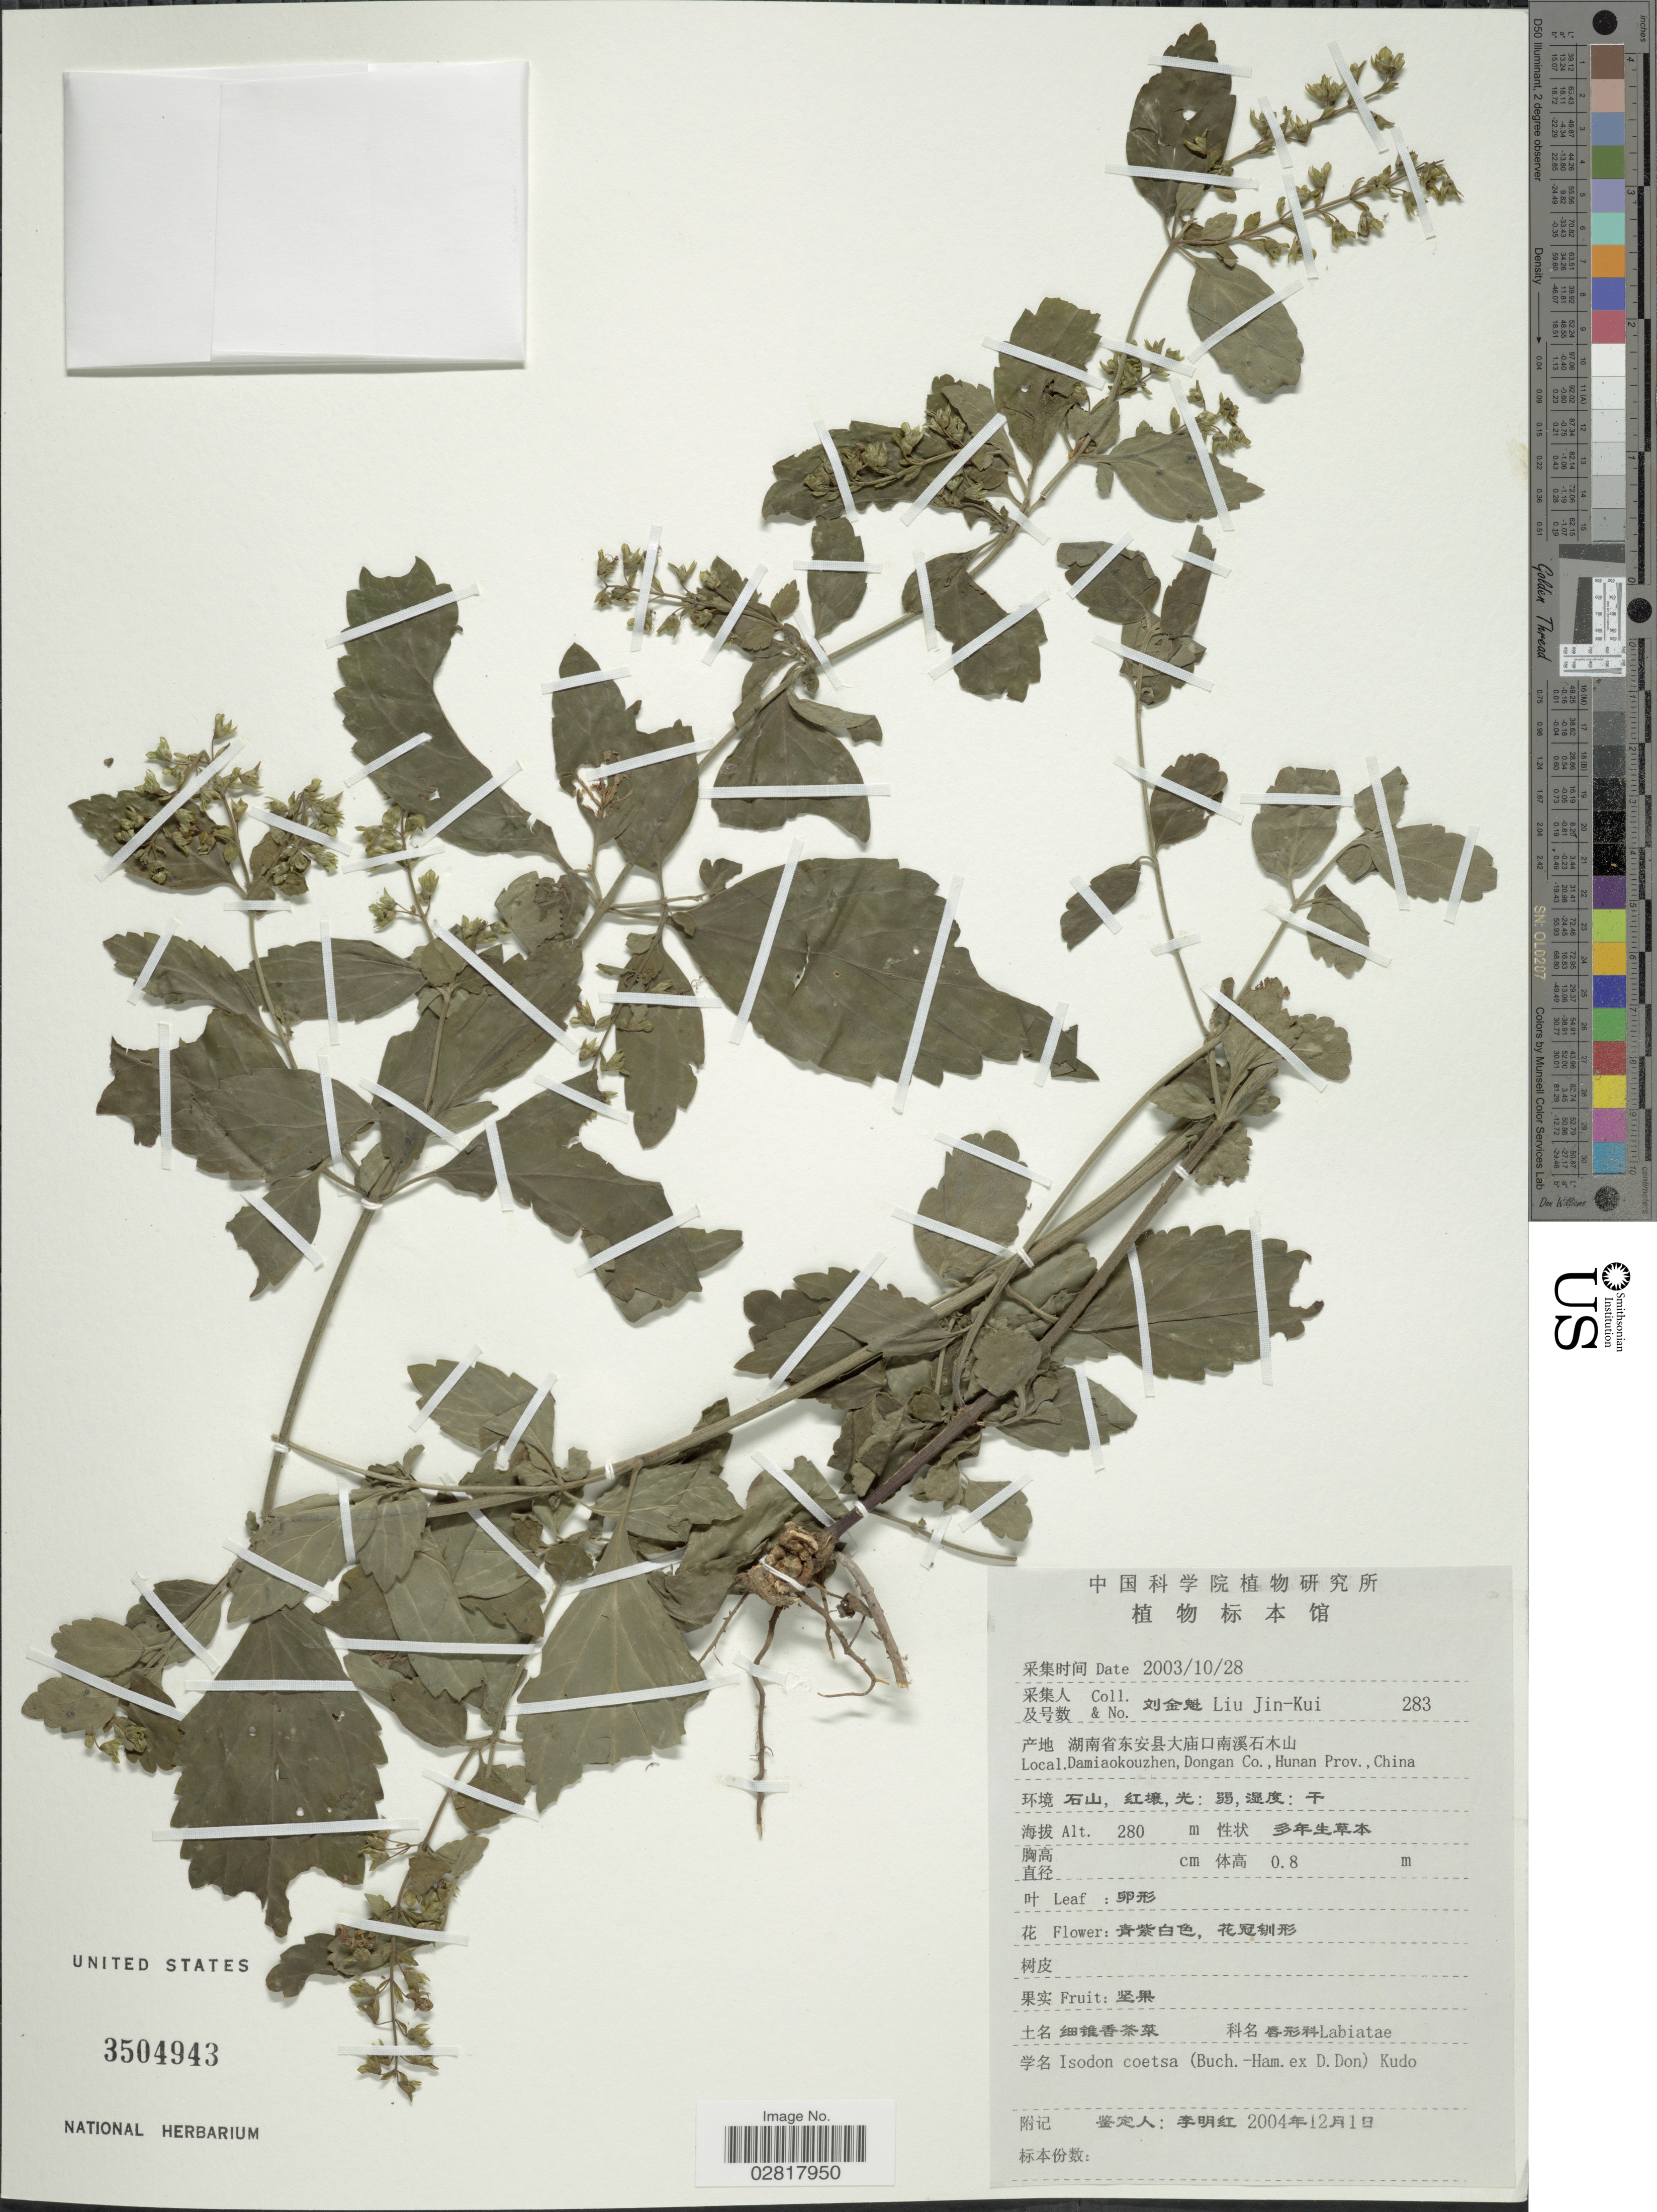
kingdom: Plantae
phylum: Tracheophyta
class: Magnoliopsida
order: Lamiales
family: Lamiaceae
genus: Plectranthus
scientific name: Plectranthus coetsa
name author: Buch.-Ham. ex D. Don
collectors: Liu Jin-Kui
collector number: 283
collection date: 2003-10-28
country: China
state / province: Hunan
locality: Damiaokouzhen, Dongan Co.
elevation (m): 280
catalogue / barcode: US 3504943